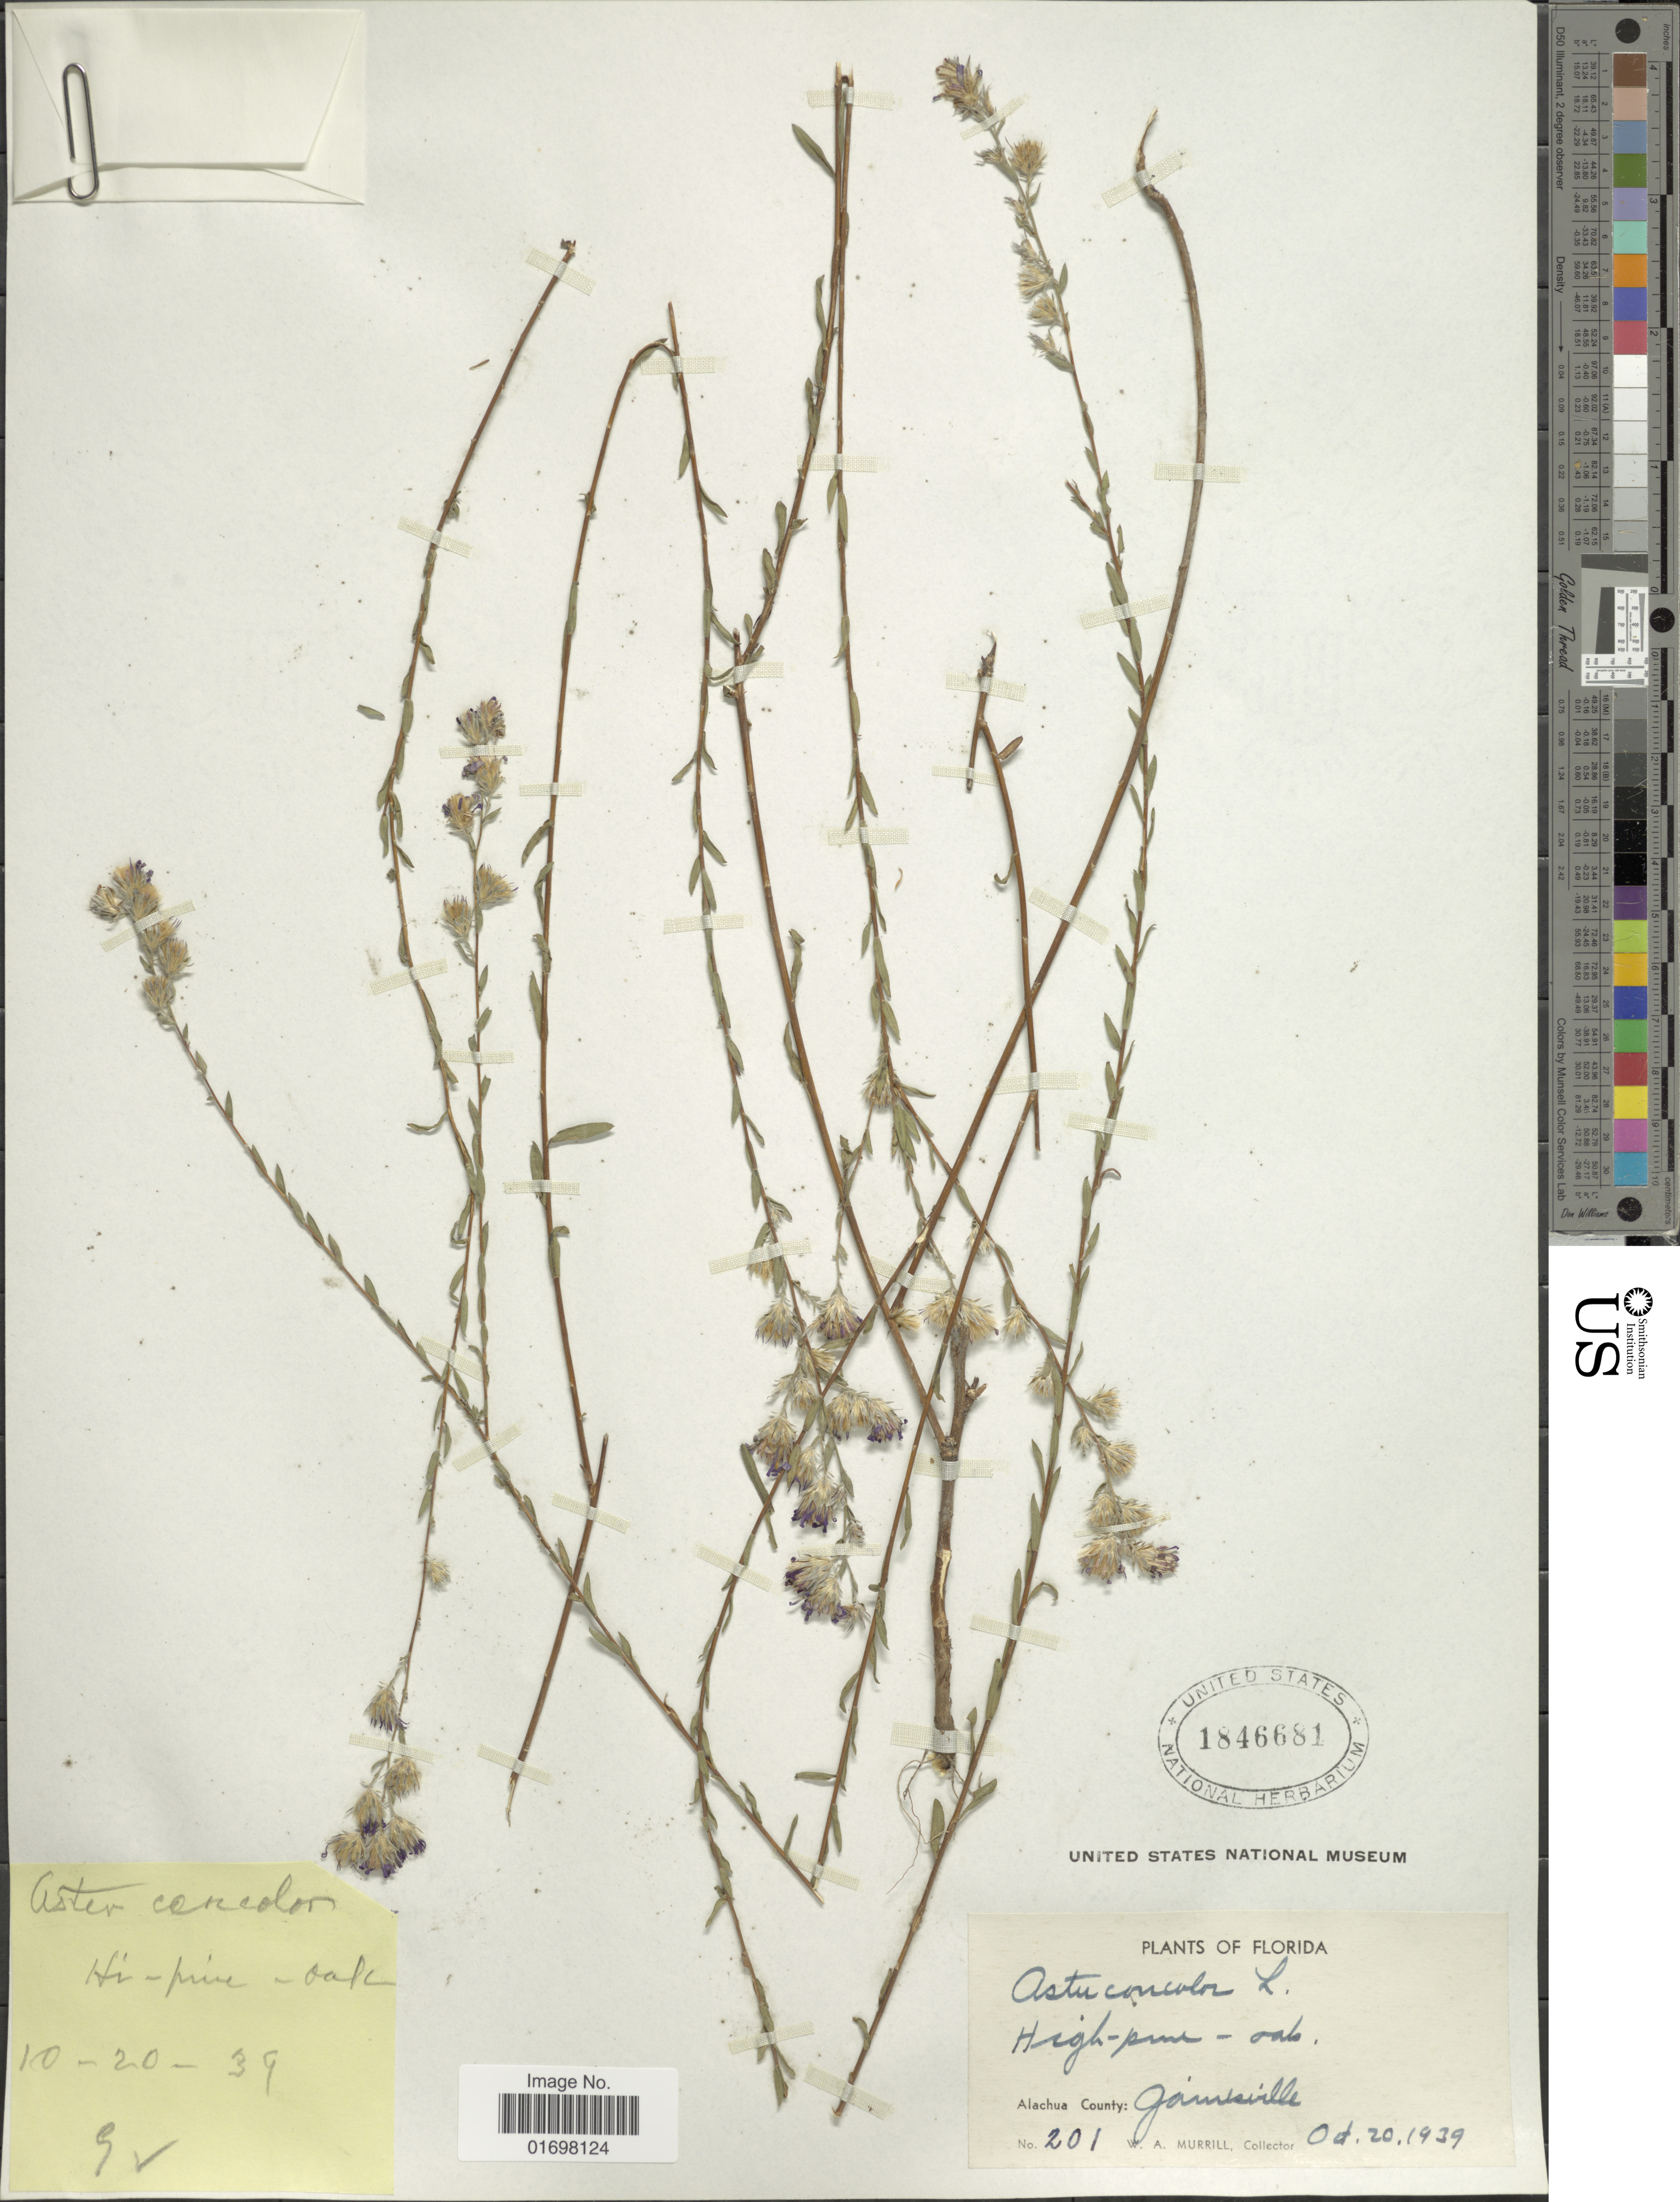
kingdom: Plantae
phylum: Tracheophyta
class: Magnoliopsida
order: Asterales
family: Asteraceae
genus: Symphyotrichum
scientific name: Symphyotrichum concolor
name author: (L.) G.L. Nesom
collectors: W. A. Murrill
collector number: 201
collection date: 1939-10-20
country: United States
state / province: Florida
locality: Alachua County: Gainesville.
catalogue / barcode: US 1846681